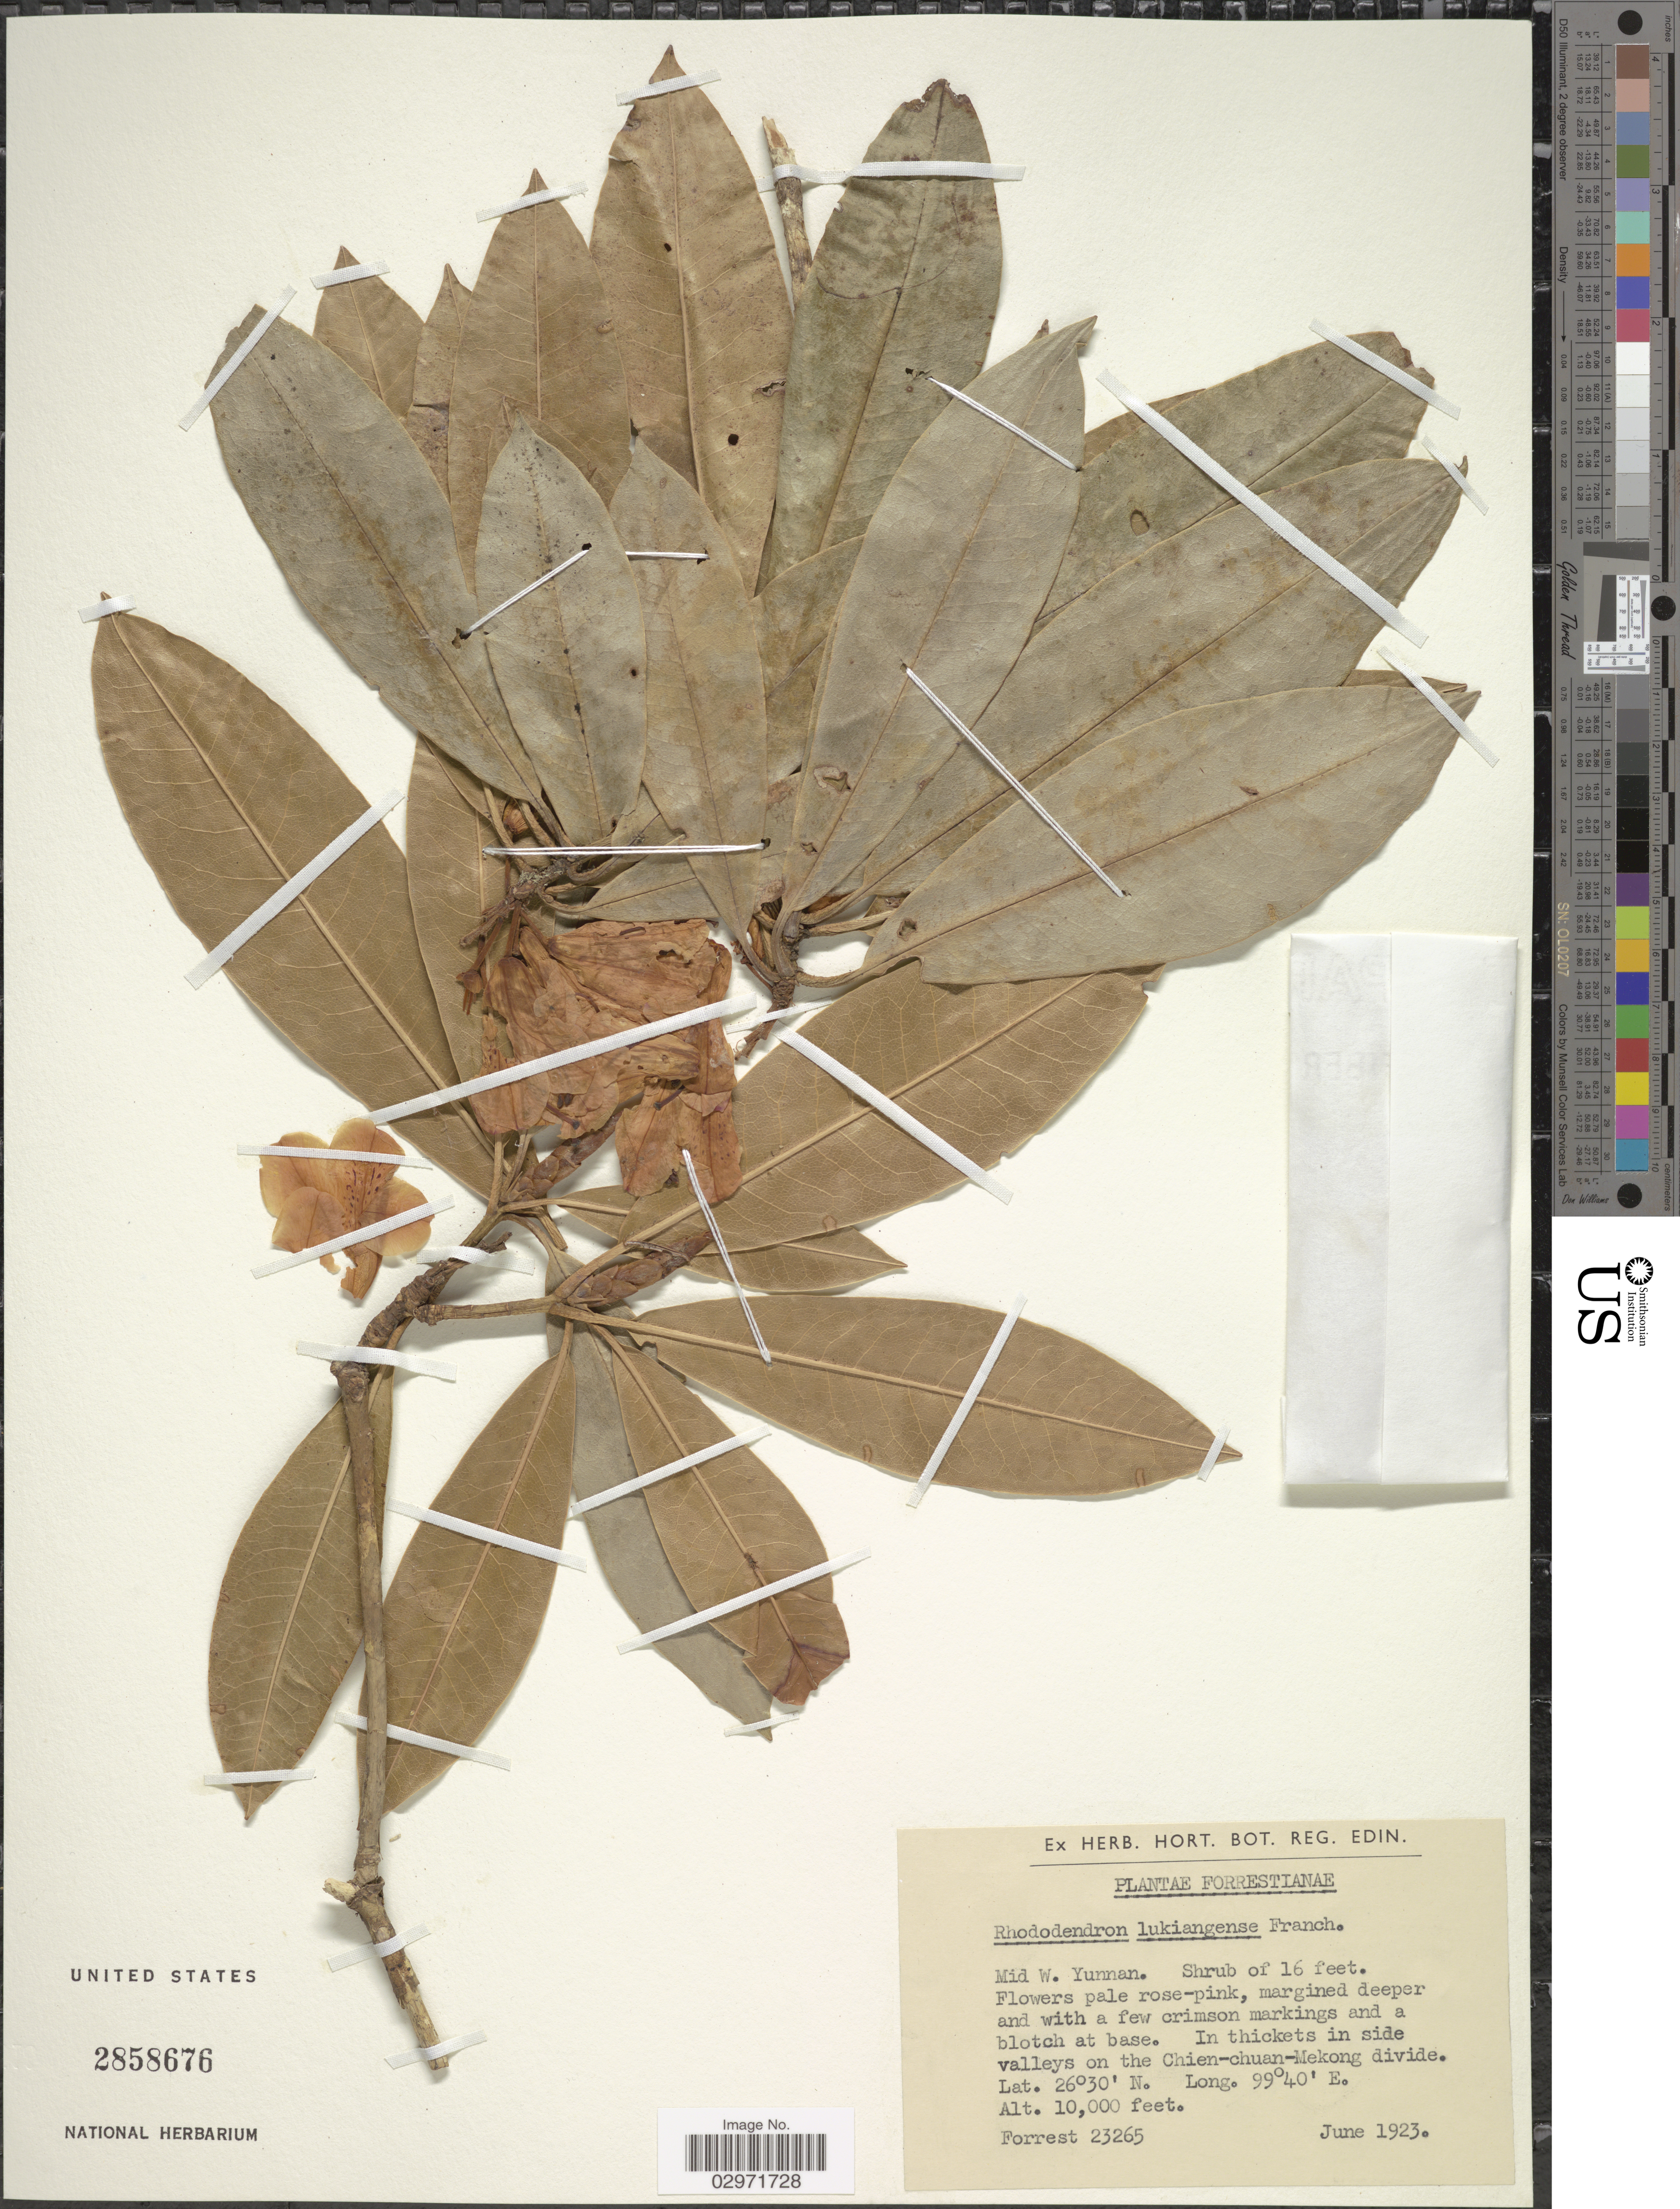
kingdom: Plantae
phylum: Tracheophyta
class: Magnoliopsida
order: Ericales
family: Ericaceae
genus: Rhododendron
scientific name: Rhododendron lukiangense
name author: Franch.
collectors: -. Forrest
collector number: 23265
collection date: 1923-06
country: China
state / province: Yunnan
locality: Mid W. Yunnan. On the Chien-chuan-Mekong divide.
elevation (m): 3048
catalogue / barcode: US 2858676